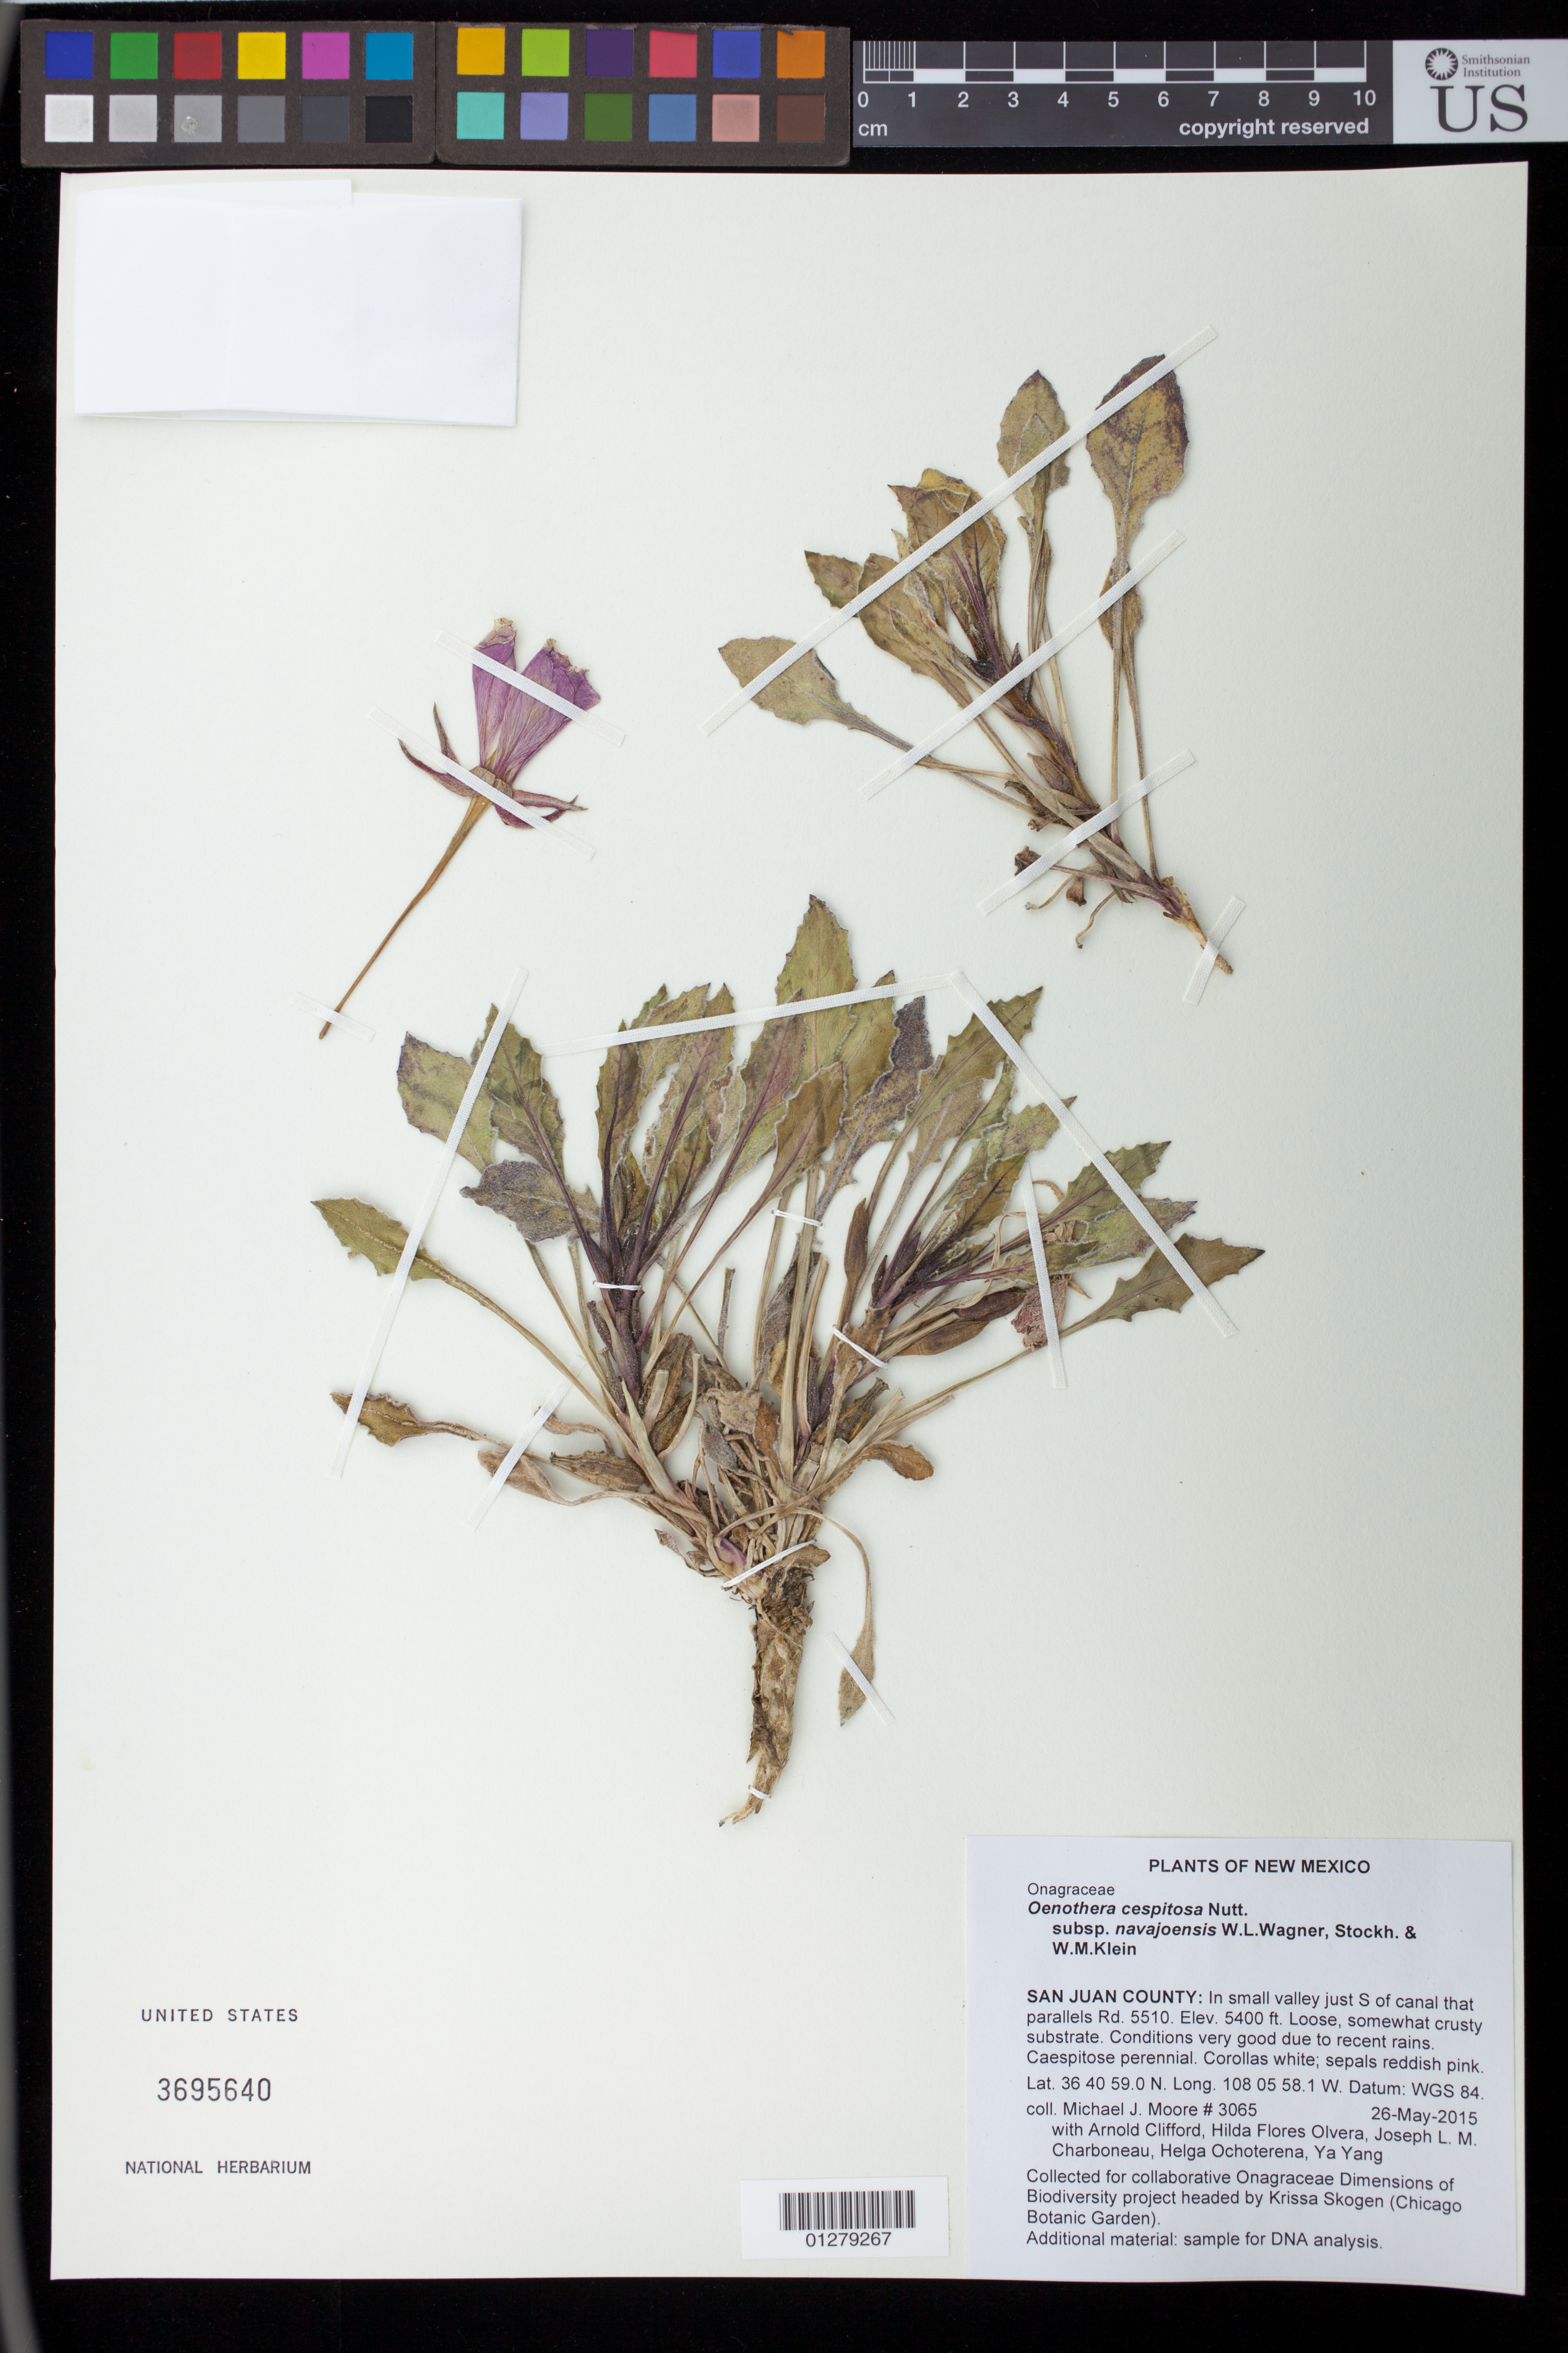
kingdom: Plantae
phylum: Tracheophyta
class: Magnoliopsida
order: Myrtales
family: Onagraceae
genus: Oenothera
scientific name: Oenothera cespitosa subsp. navajoensis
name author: W.L. Wagner et al.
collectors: M. J. Moore, A. Clifford, H. Flores Olvera, J. L. M. Charboneau, H. Ochoterena-B. & Y. Yang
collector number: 3065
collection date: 2015-05-26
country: United States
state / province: New Mexico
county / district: San Juan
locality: In small valley just S of canal that parallels Rd. 5510.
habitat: Loose, somewhat crusty substrate. Conditions very good due to recent rains.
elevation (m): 1646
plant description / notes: Collected for collaborative Onagraceae Dimensions of Biodiversity project headed by Krissa Skogen (Chicago Botanic Garden).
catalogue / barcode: US 3695640